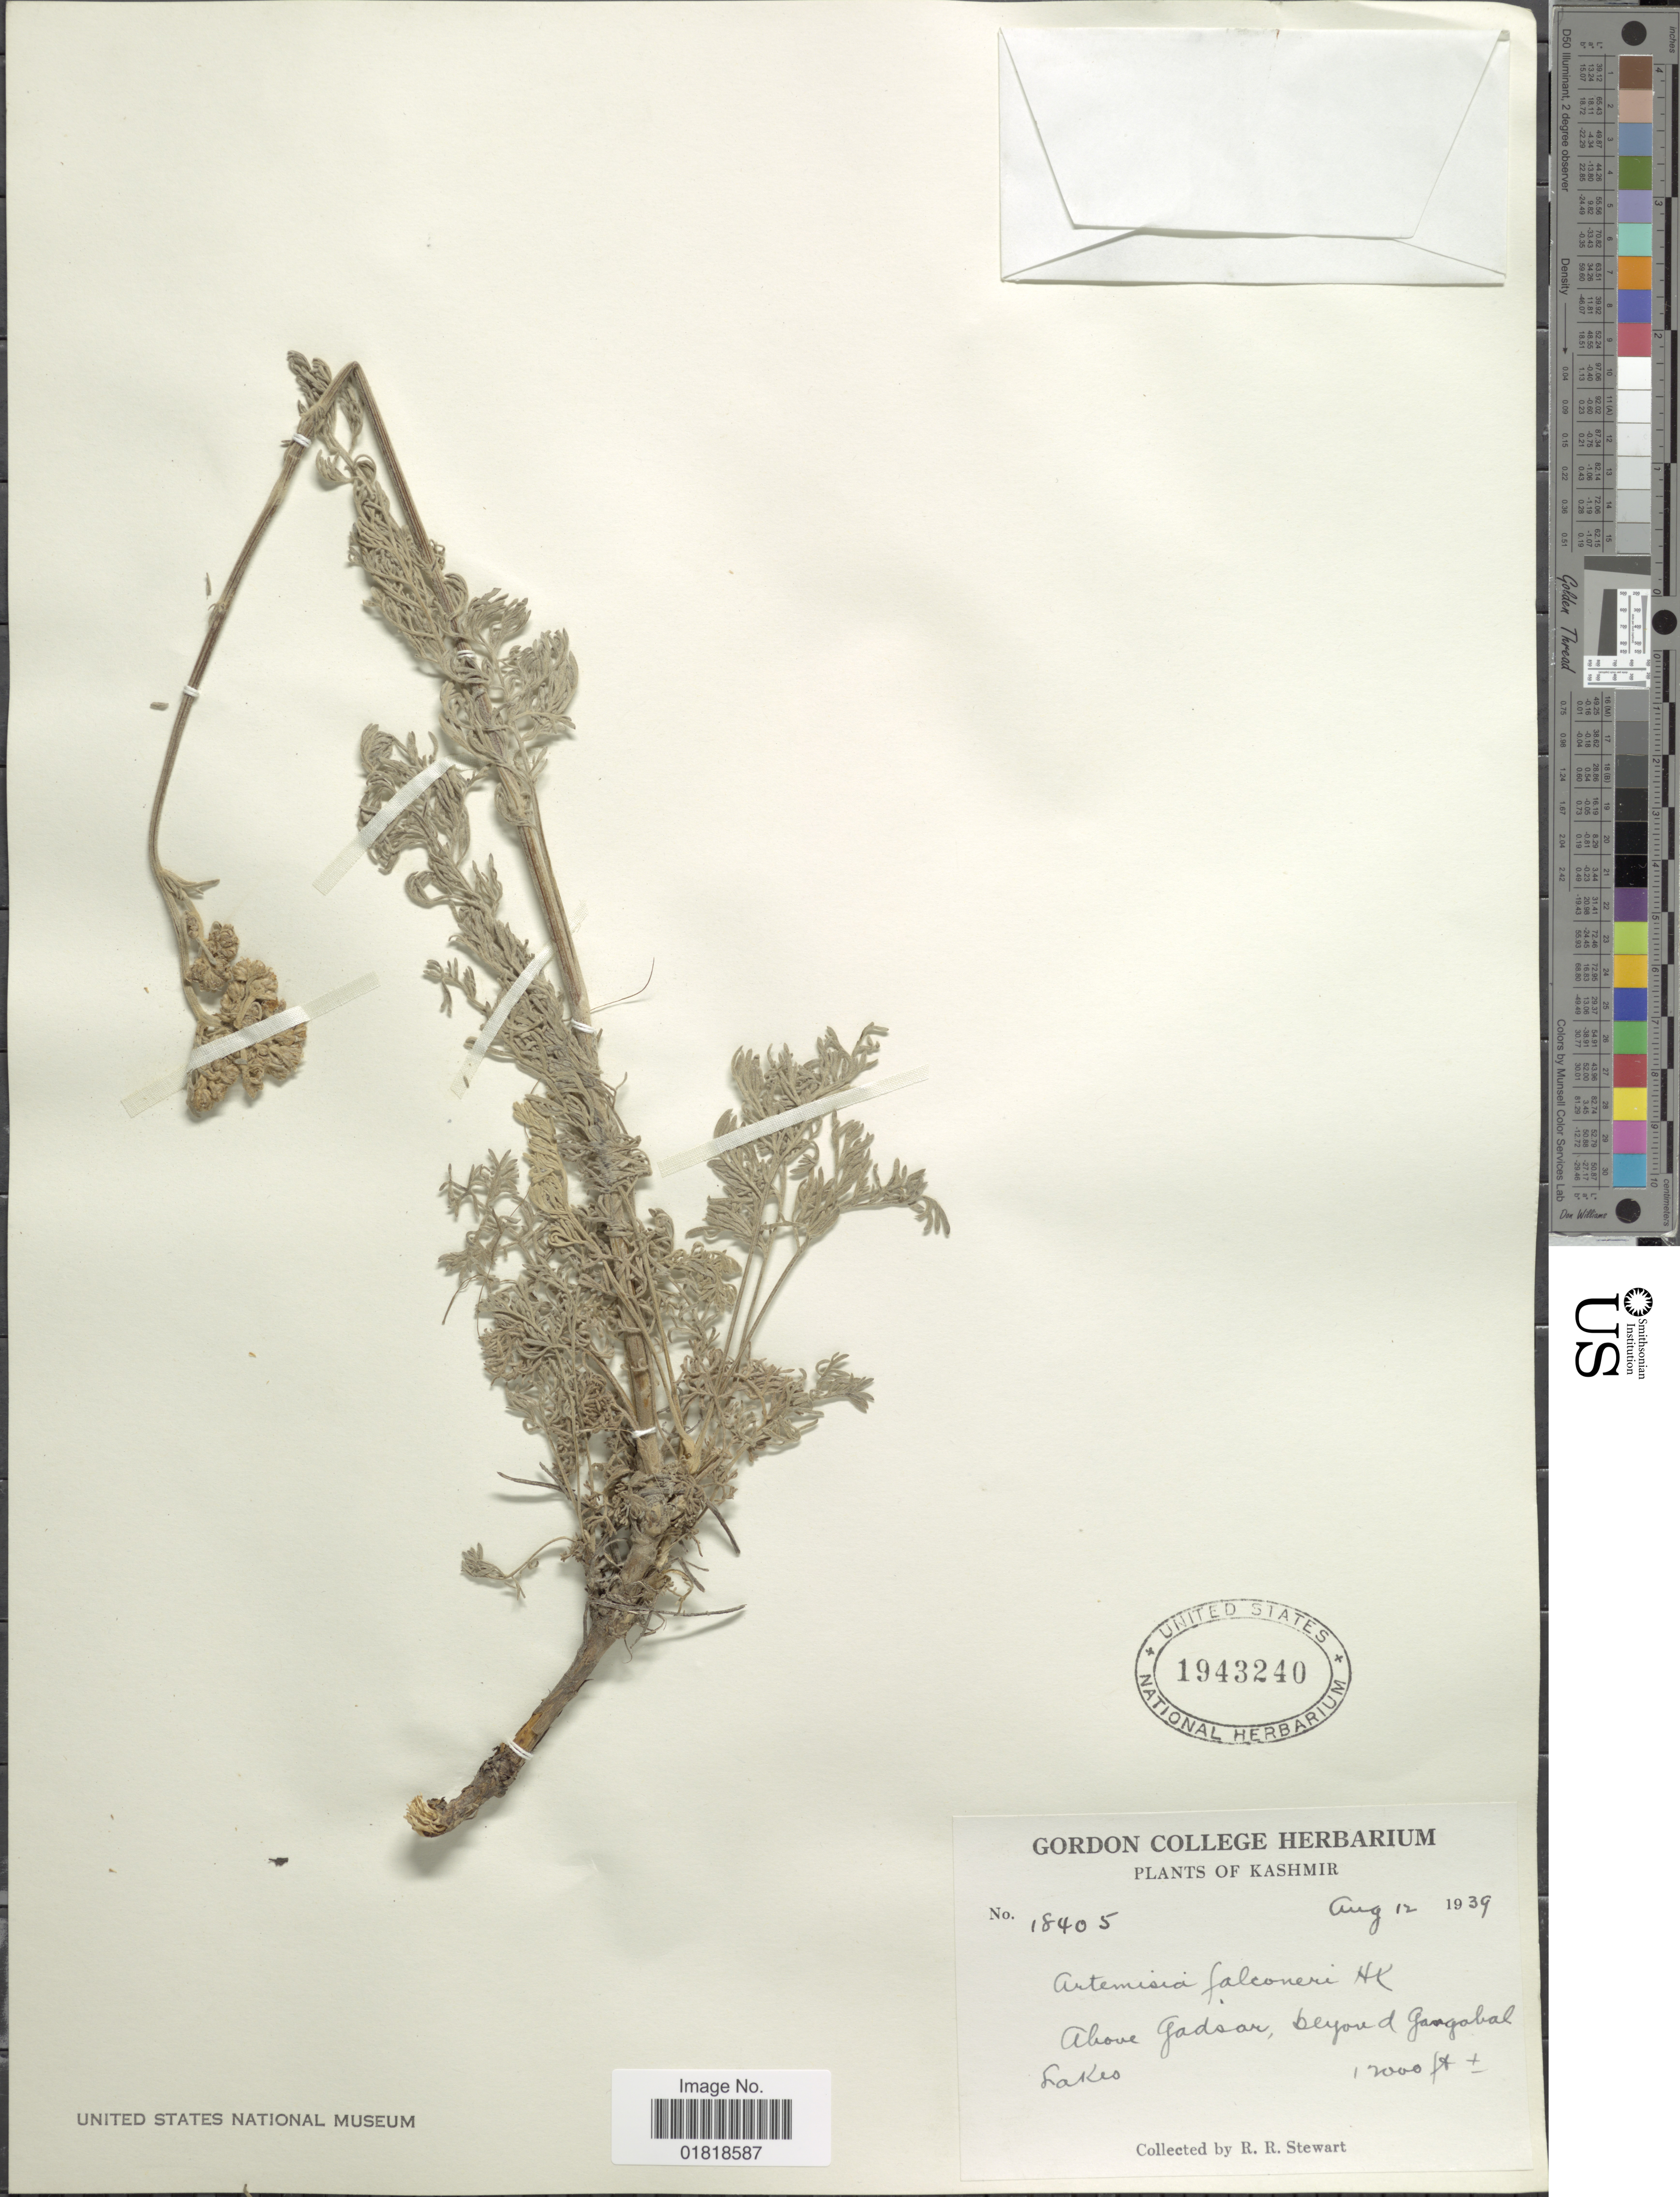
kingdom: Plantae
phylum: Tracheophyta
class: Magnoliopsida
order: Asterales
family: Asteraceae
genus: Artemisia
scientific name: Artemisia falconieri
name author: C.B. Clarke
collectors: R. R. Stewart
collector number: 18405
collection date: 1939-08-12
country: India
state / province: Jammu and Kashmir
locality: Kashmir, above Gadsar, beyond Gangabal Lakes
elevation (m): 3658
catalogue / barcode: US 1943240